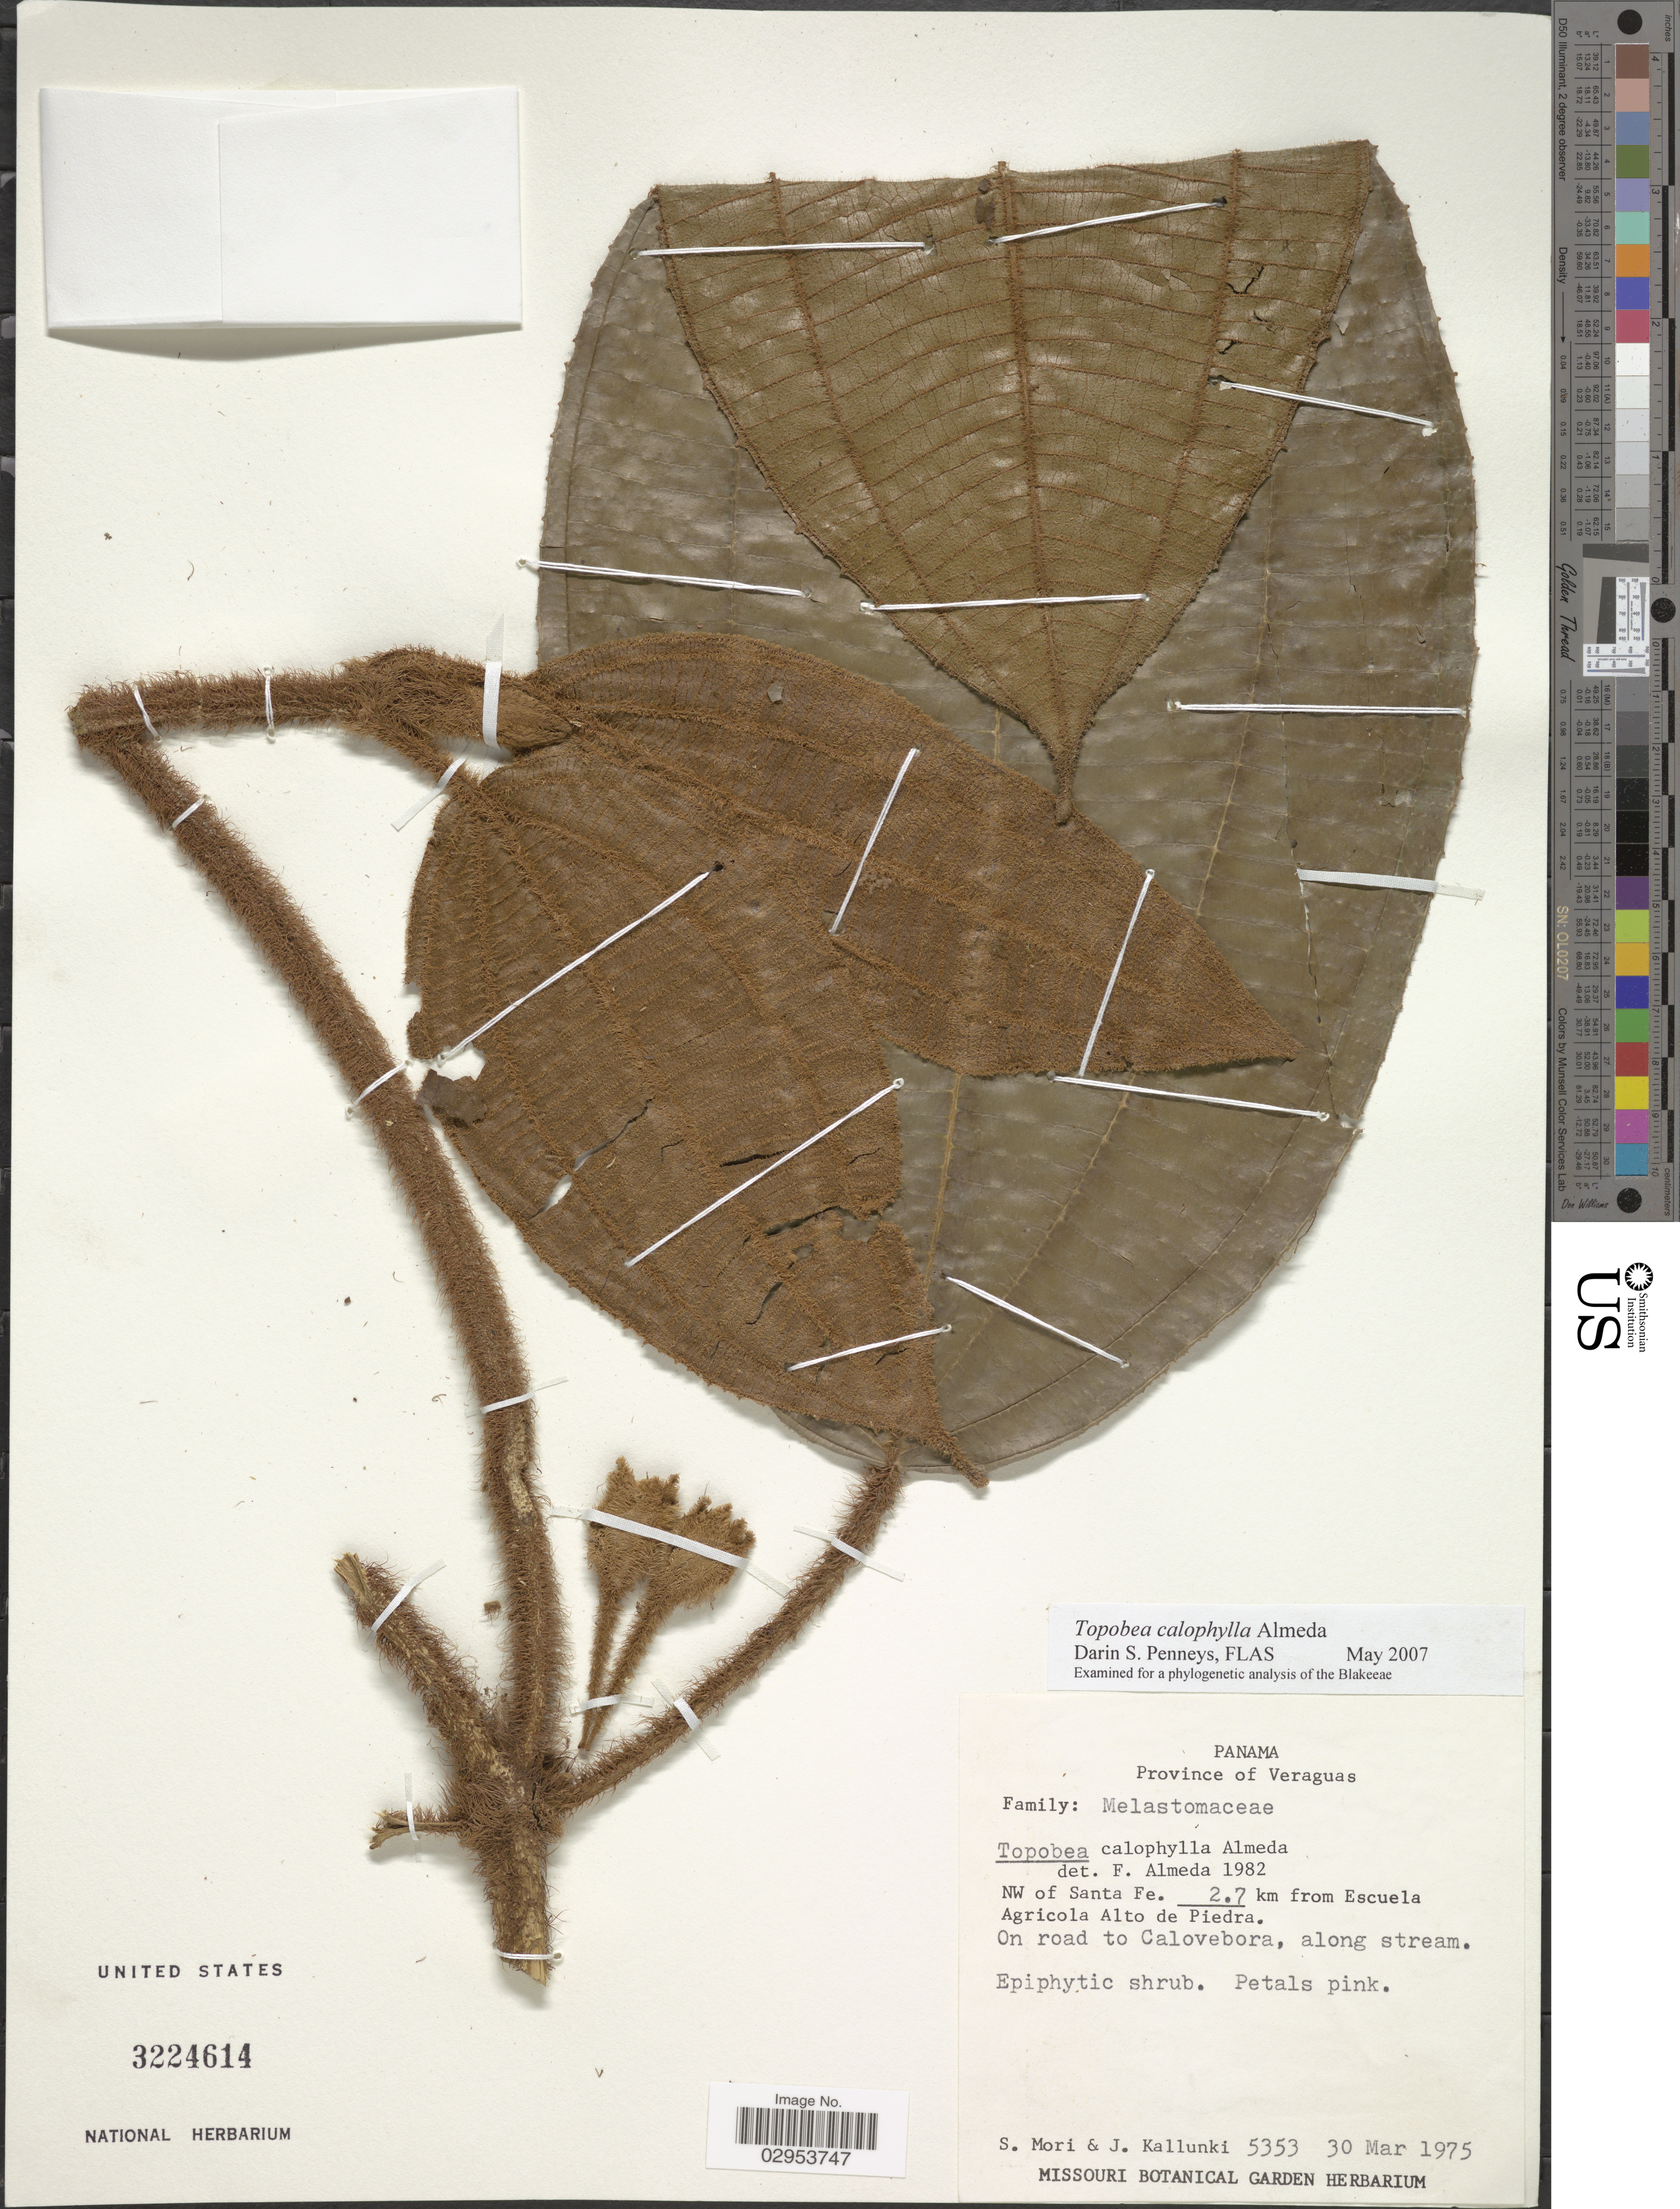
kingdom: Plantae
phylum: Tracheophyta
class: Magnoliopsida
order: Myrtales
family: Melastomataceae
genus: Topobea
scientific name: Topobea calophylla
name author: Almeda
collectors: S. Mori & J. Kallunki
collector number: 5353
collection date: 1975-03-30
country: Panama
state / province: Veraguas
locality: NW of Santa Fe. 2.7 km from Escuela Agricola Alto de Piedra. On road to Calovebora, along stream.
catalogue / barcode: US 3224614